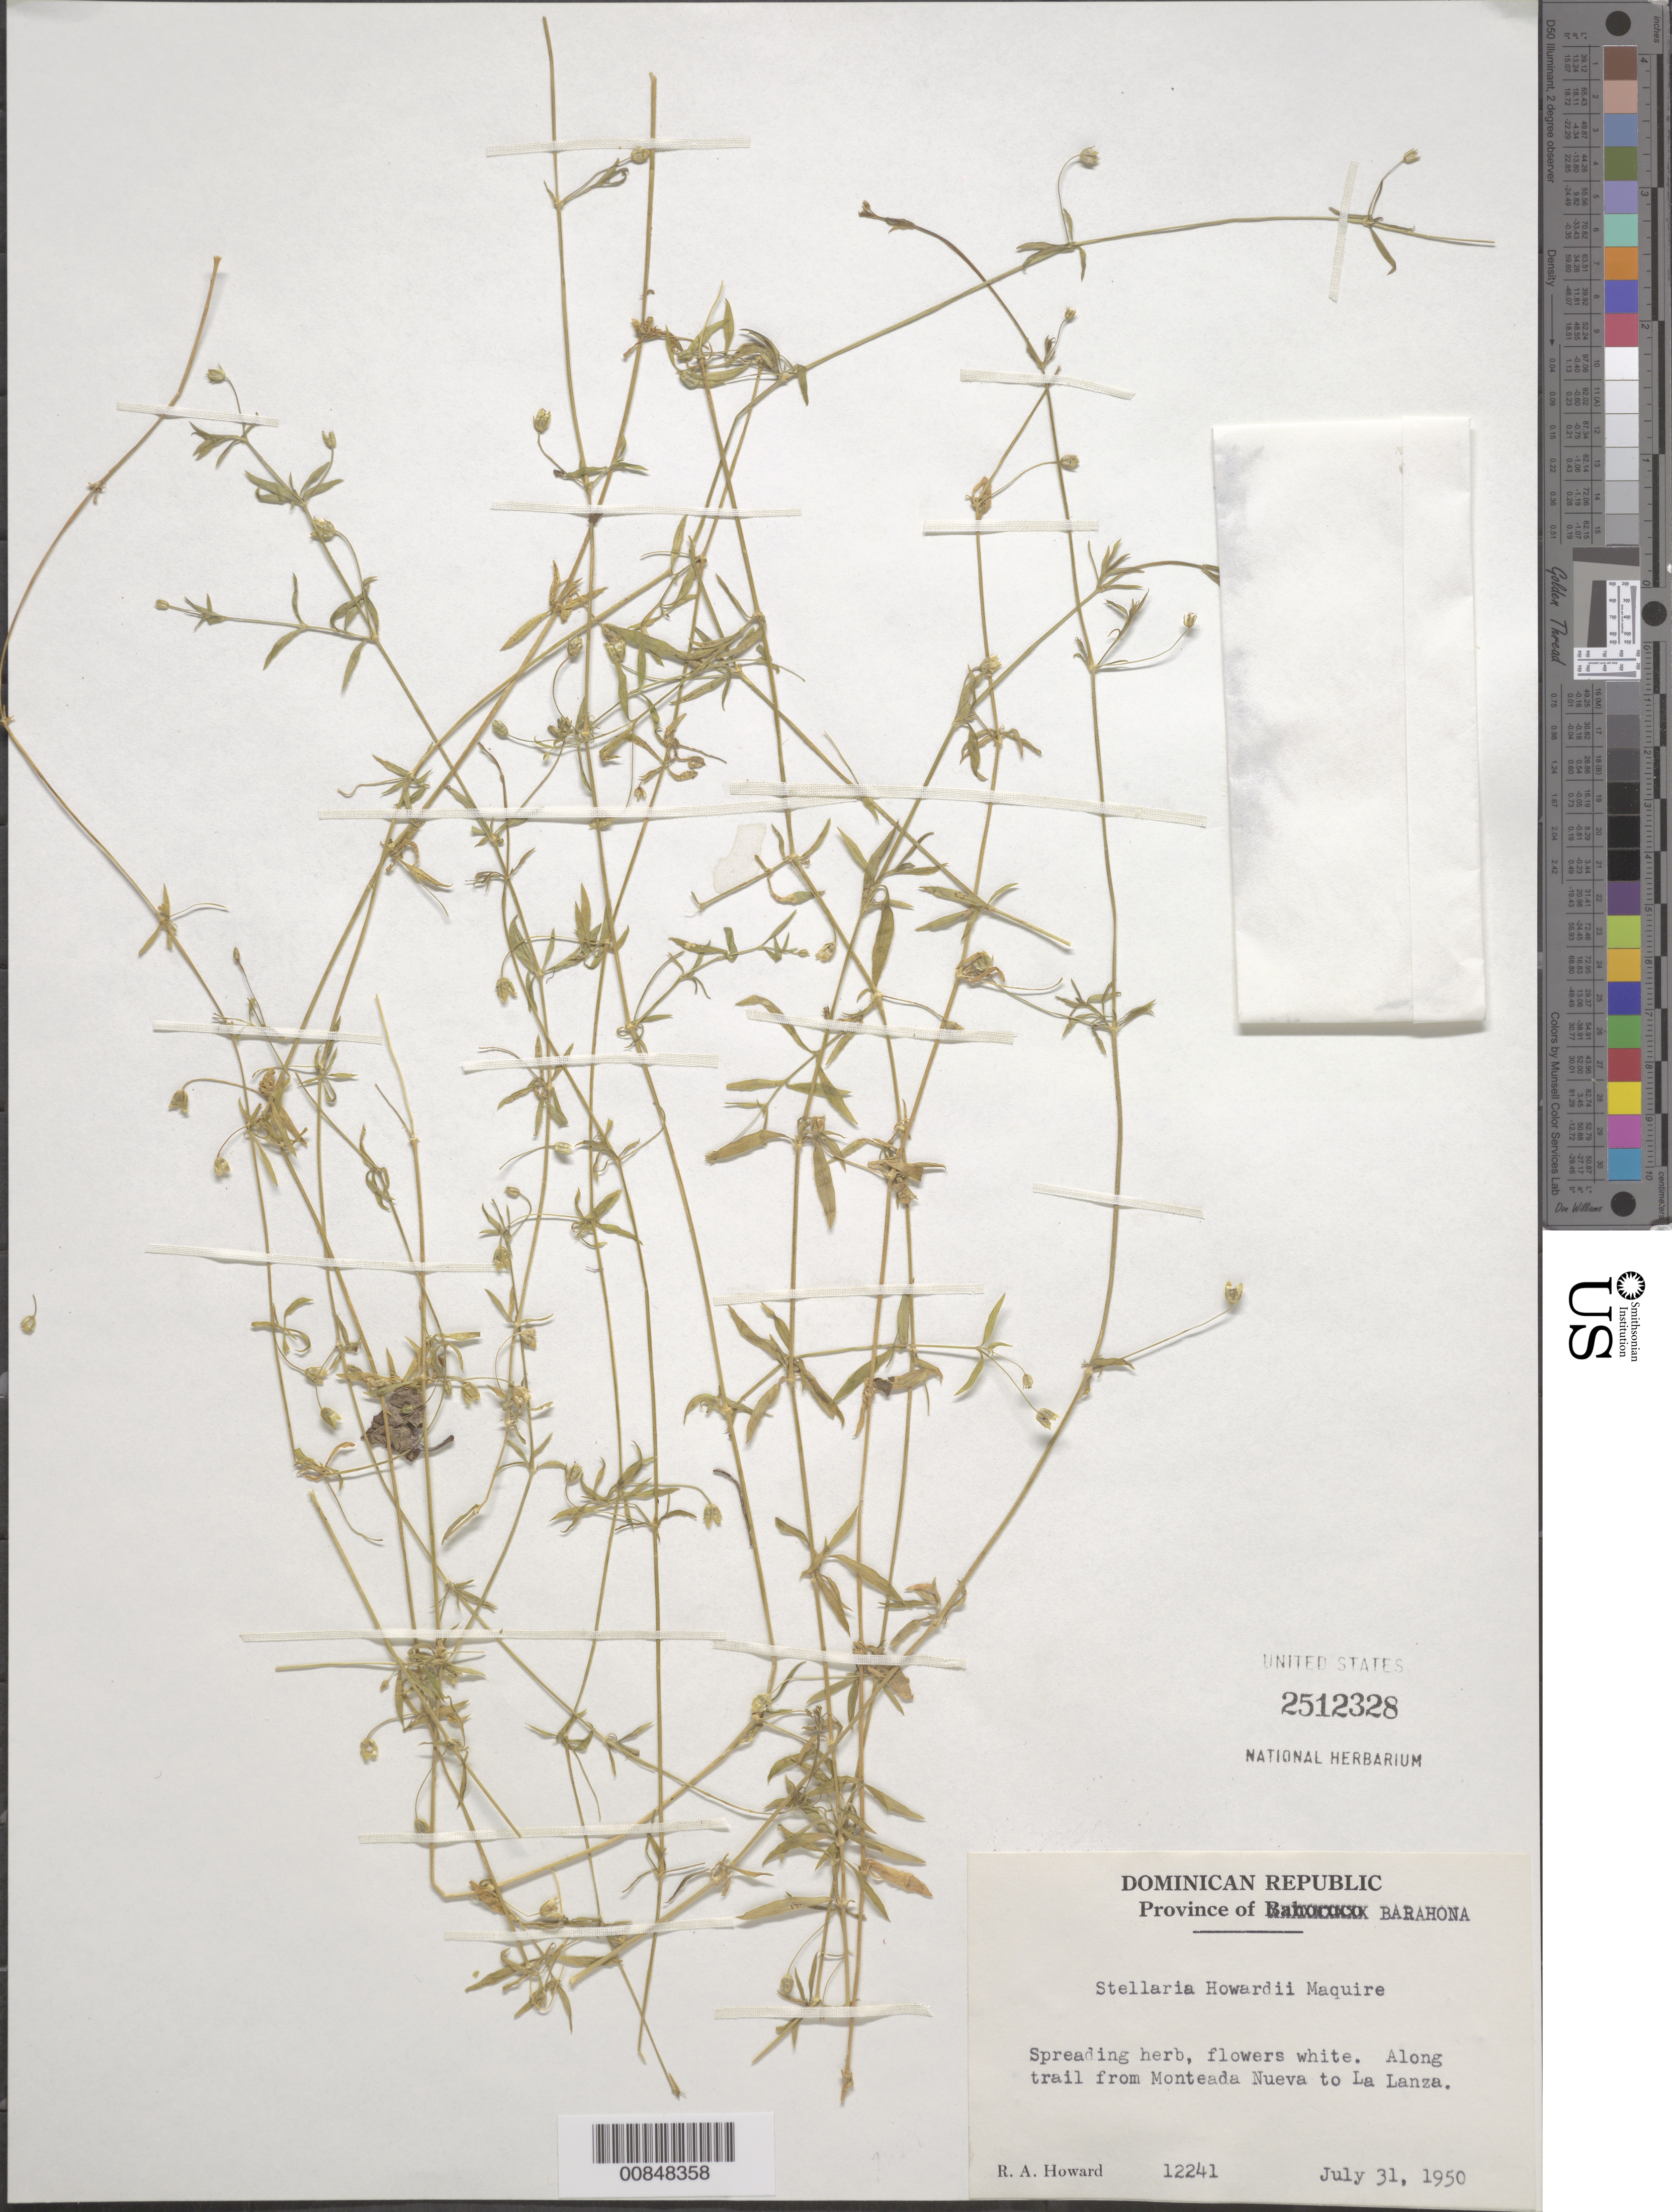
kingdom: Plantae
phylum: Tracheophyta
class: Magnoliopsida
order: Caryophyllales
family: Caryophyllaceae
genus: Stellaria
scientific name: Stellaria howardii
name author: Maguire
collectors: R. A. Howard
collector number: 12241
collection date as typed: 31 Jul 1950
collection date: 1950-07-31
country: Dominican Republic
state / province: Barahona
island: Hispaniola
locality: Along trail from Monteada Nueva to La Lanza.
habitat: Along trail.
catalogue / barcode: US 2512328